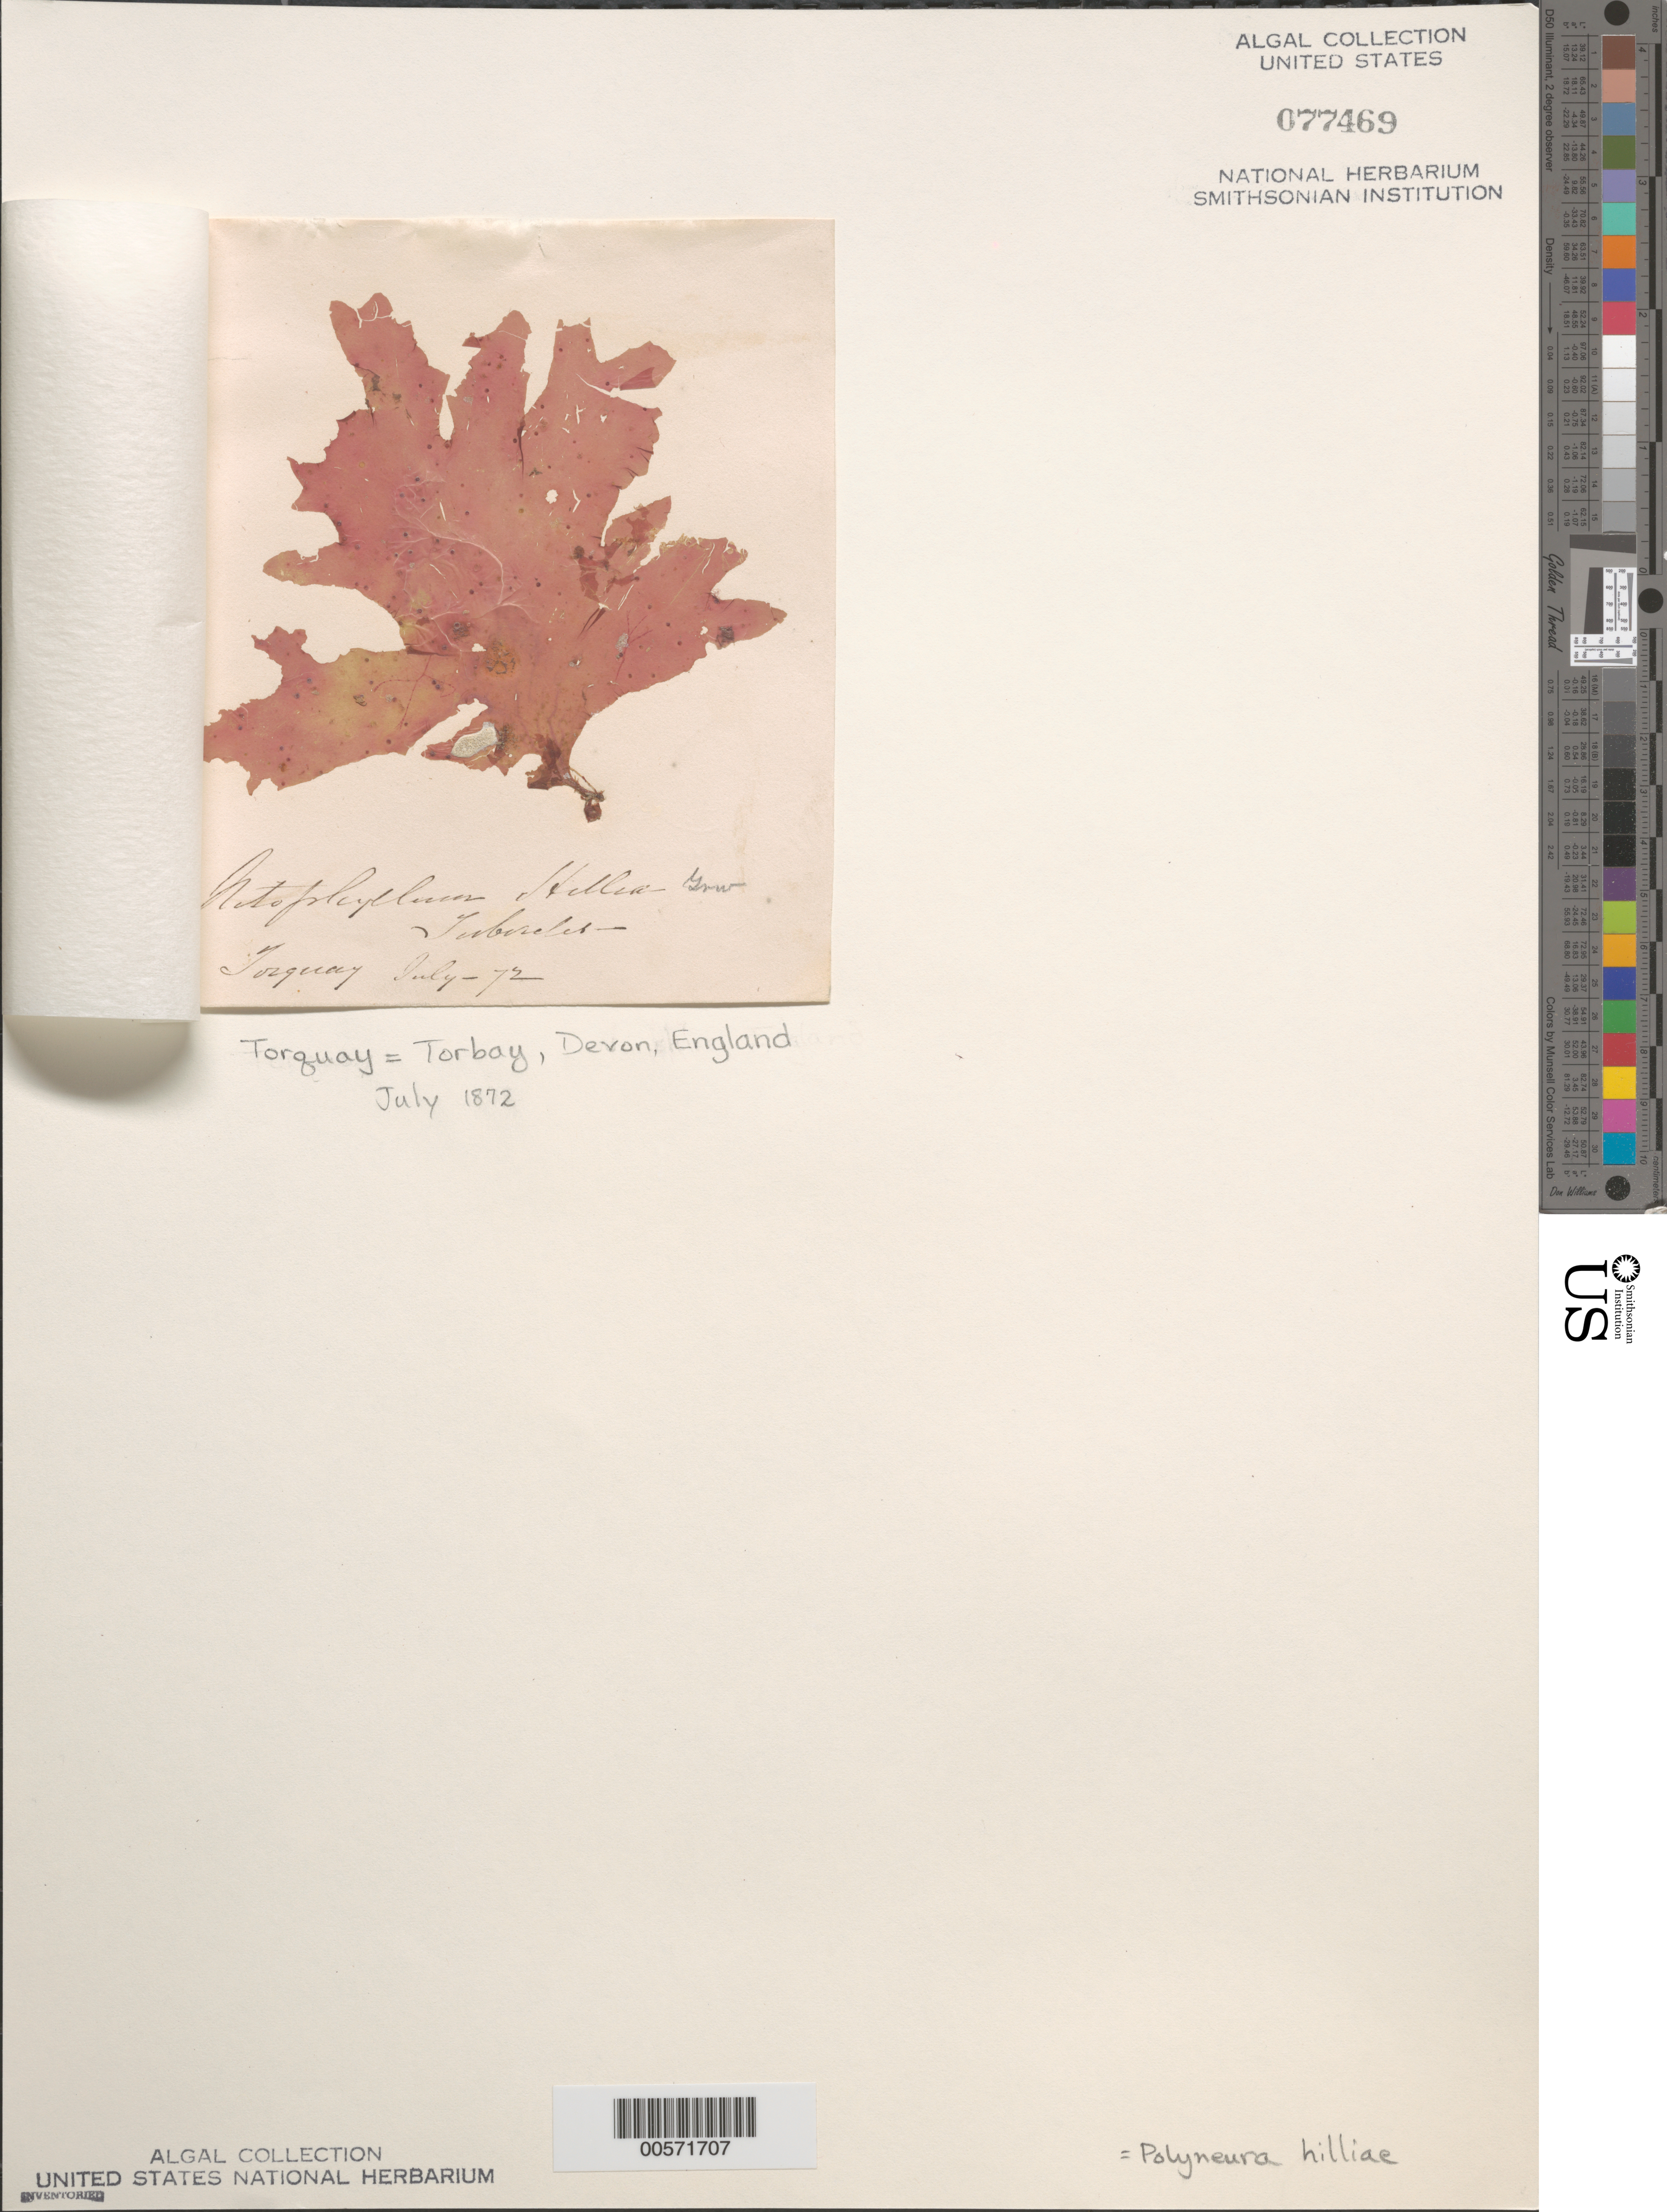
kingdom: Plantae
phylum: Rhodophyta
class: Florideophyceae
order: Ceramiales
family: Delesseriaceae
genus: Polyneura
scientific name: Polyneura bonnemaisonii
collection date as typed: Jul 1872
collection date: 1872-07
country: United Kingdom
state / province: England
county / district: Devon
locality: Torquay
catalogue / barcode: US 77469